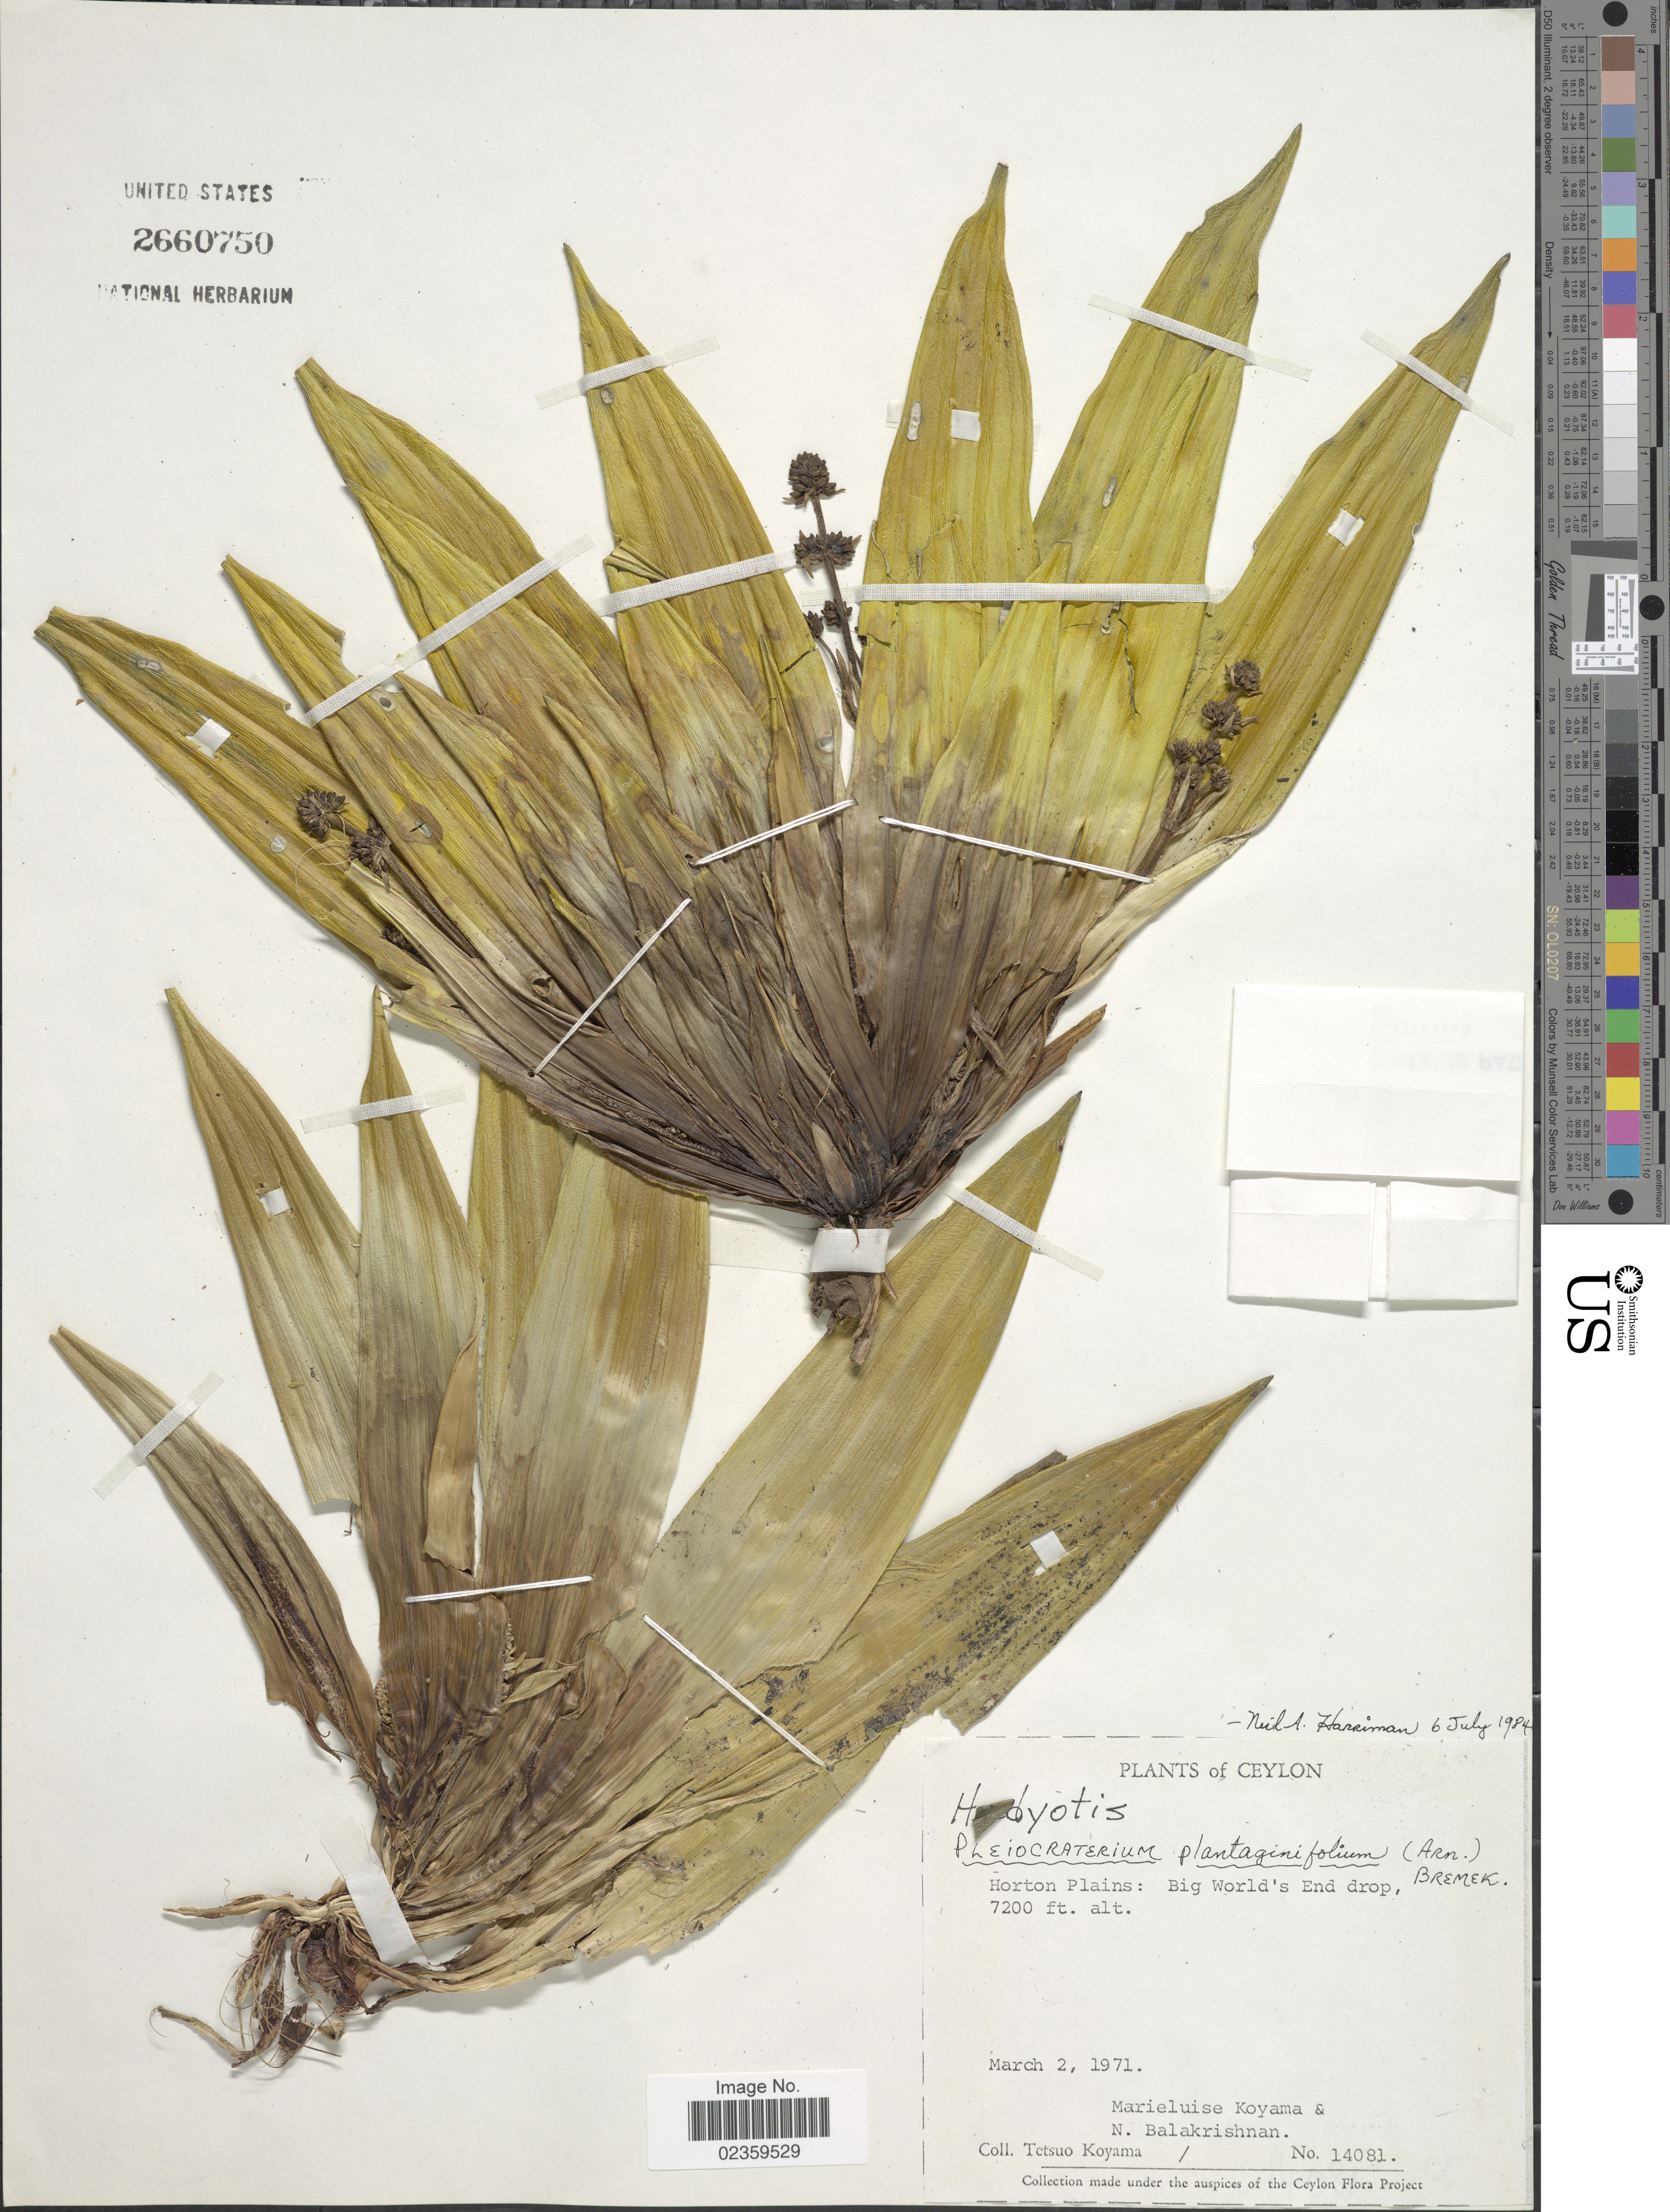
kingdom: Plantae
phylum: Tracheophyta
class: Magnoliopsida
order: Gentianales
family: Rubiaceae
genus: Pleiocraterium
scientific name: Pleiocraterium planataginifolium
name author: (Arn.) Bremek.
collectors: T. Koyama, M. Koyama & N. Balakrishnan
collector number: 14081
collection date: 1971-03-02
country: Sri Lanka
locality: Ceylon. Horton Plains: Big World's End drop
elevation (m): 2195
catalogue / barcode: US 2660750